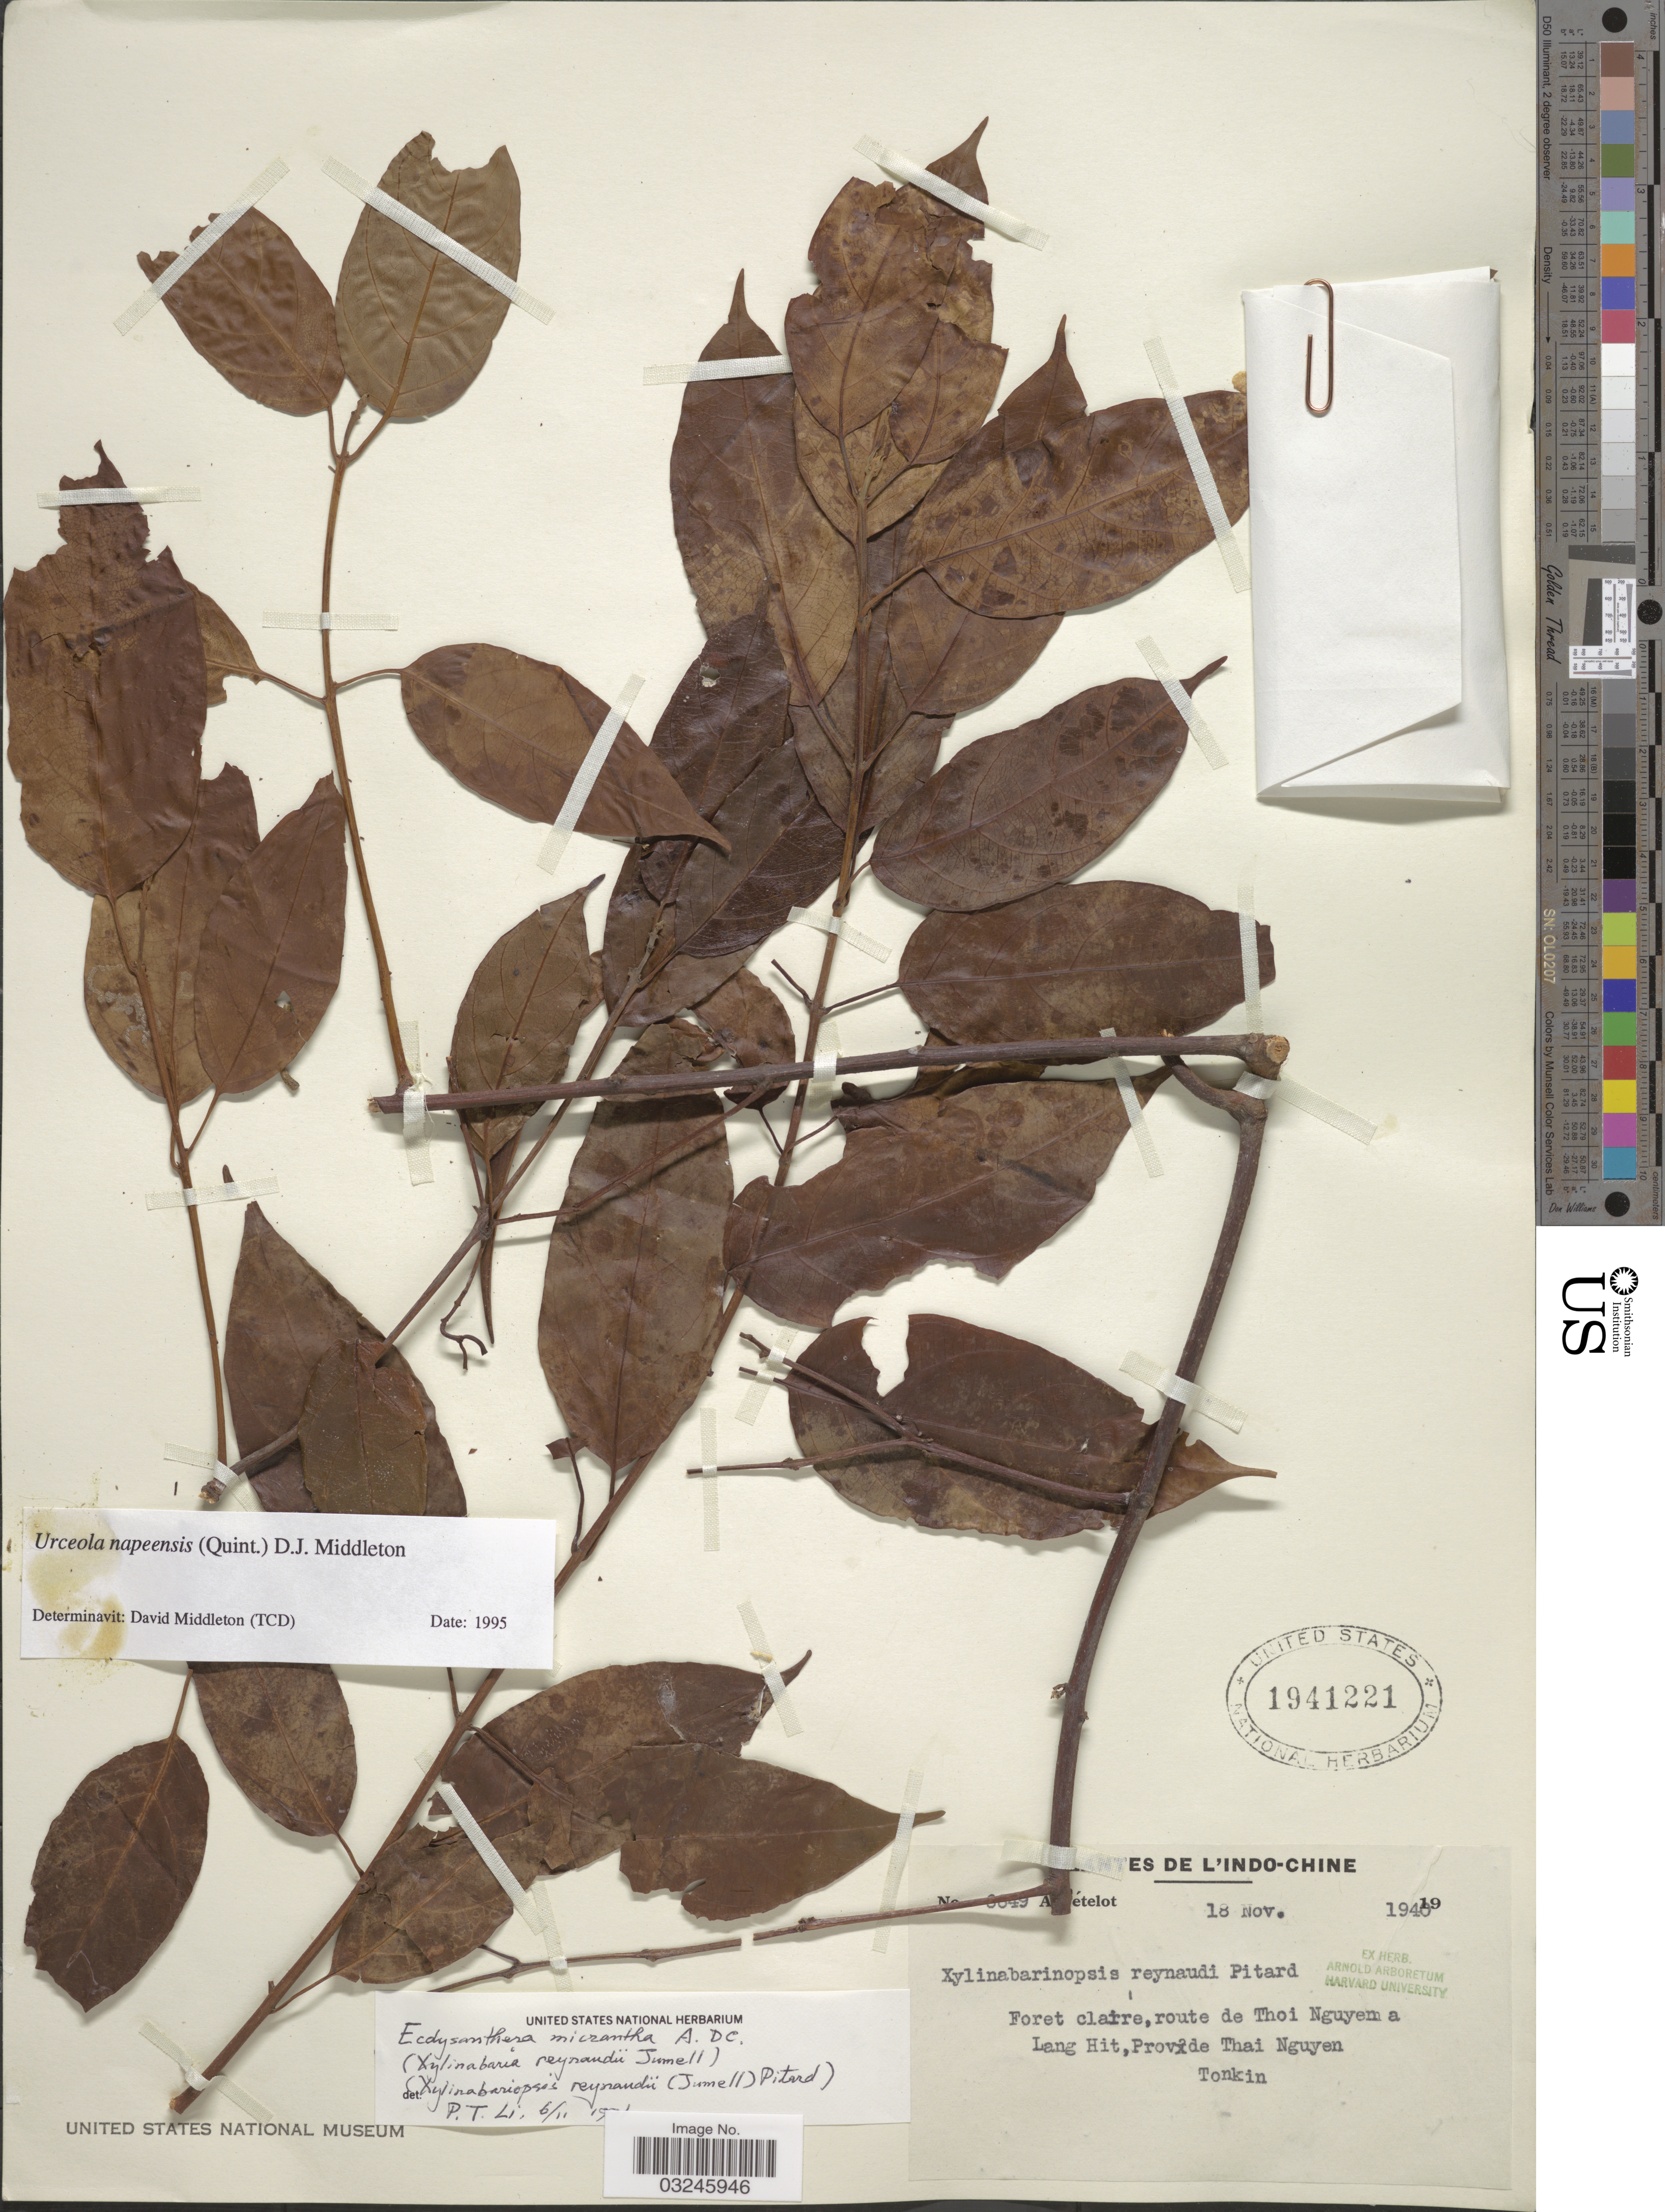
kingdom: Plantae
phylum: Tracheophyta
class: Magnoliopsida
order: Gentianales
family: Apocynaceae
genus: Urceola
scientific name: Urceola napeensis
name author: (Quintaret) D.J. Middleton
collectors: A. Petelot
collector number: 6049*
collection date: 1940-11-18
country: Vietnam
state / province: Thai Nguyen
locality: De L'Indo-Chine, Foret claire, route de Thoi Nguyen a Lang Hit, Prov. de Thai Nguyen, Tonkin.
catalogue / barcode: US 1941221